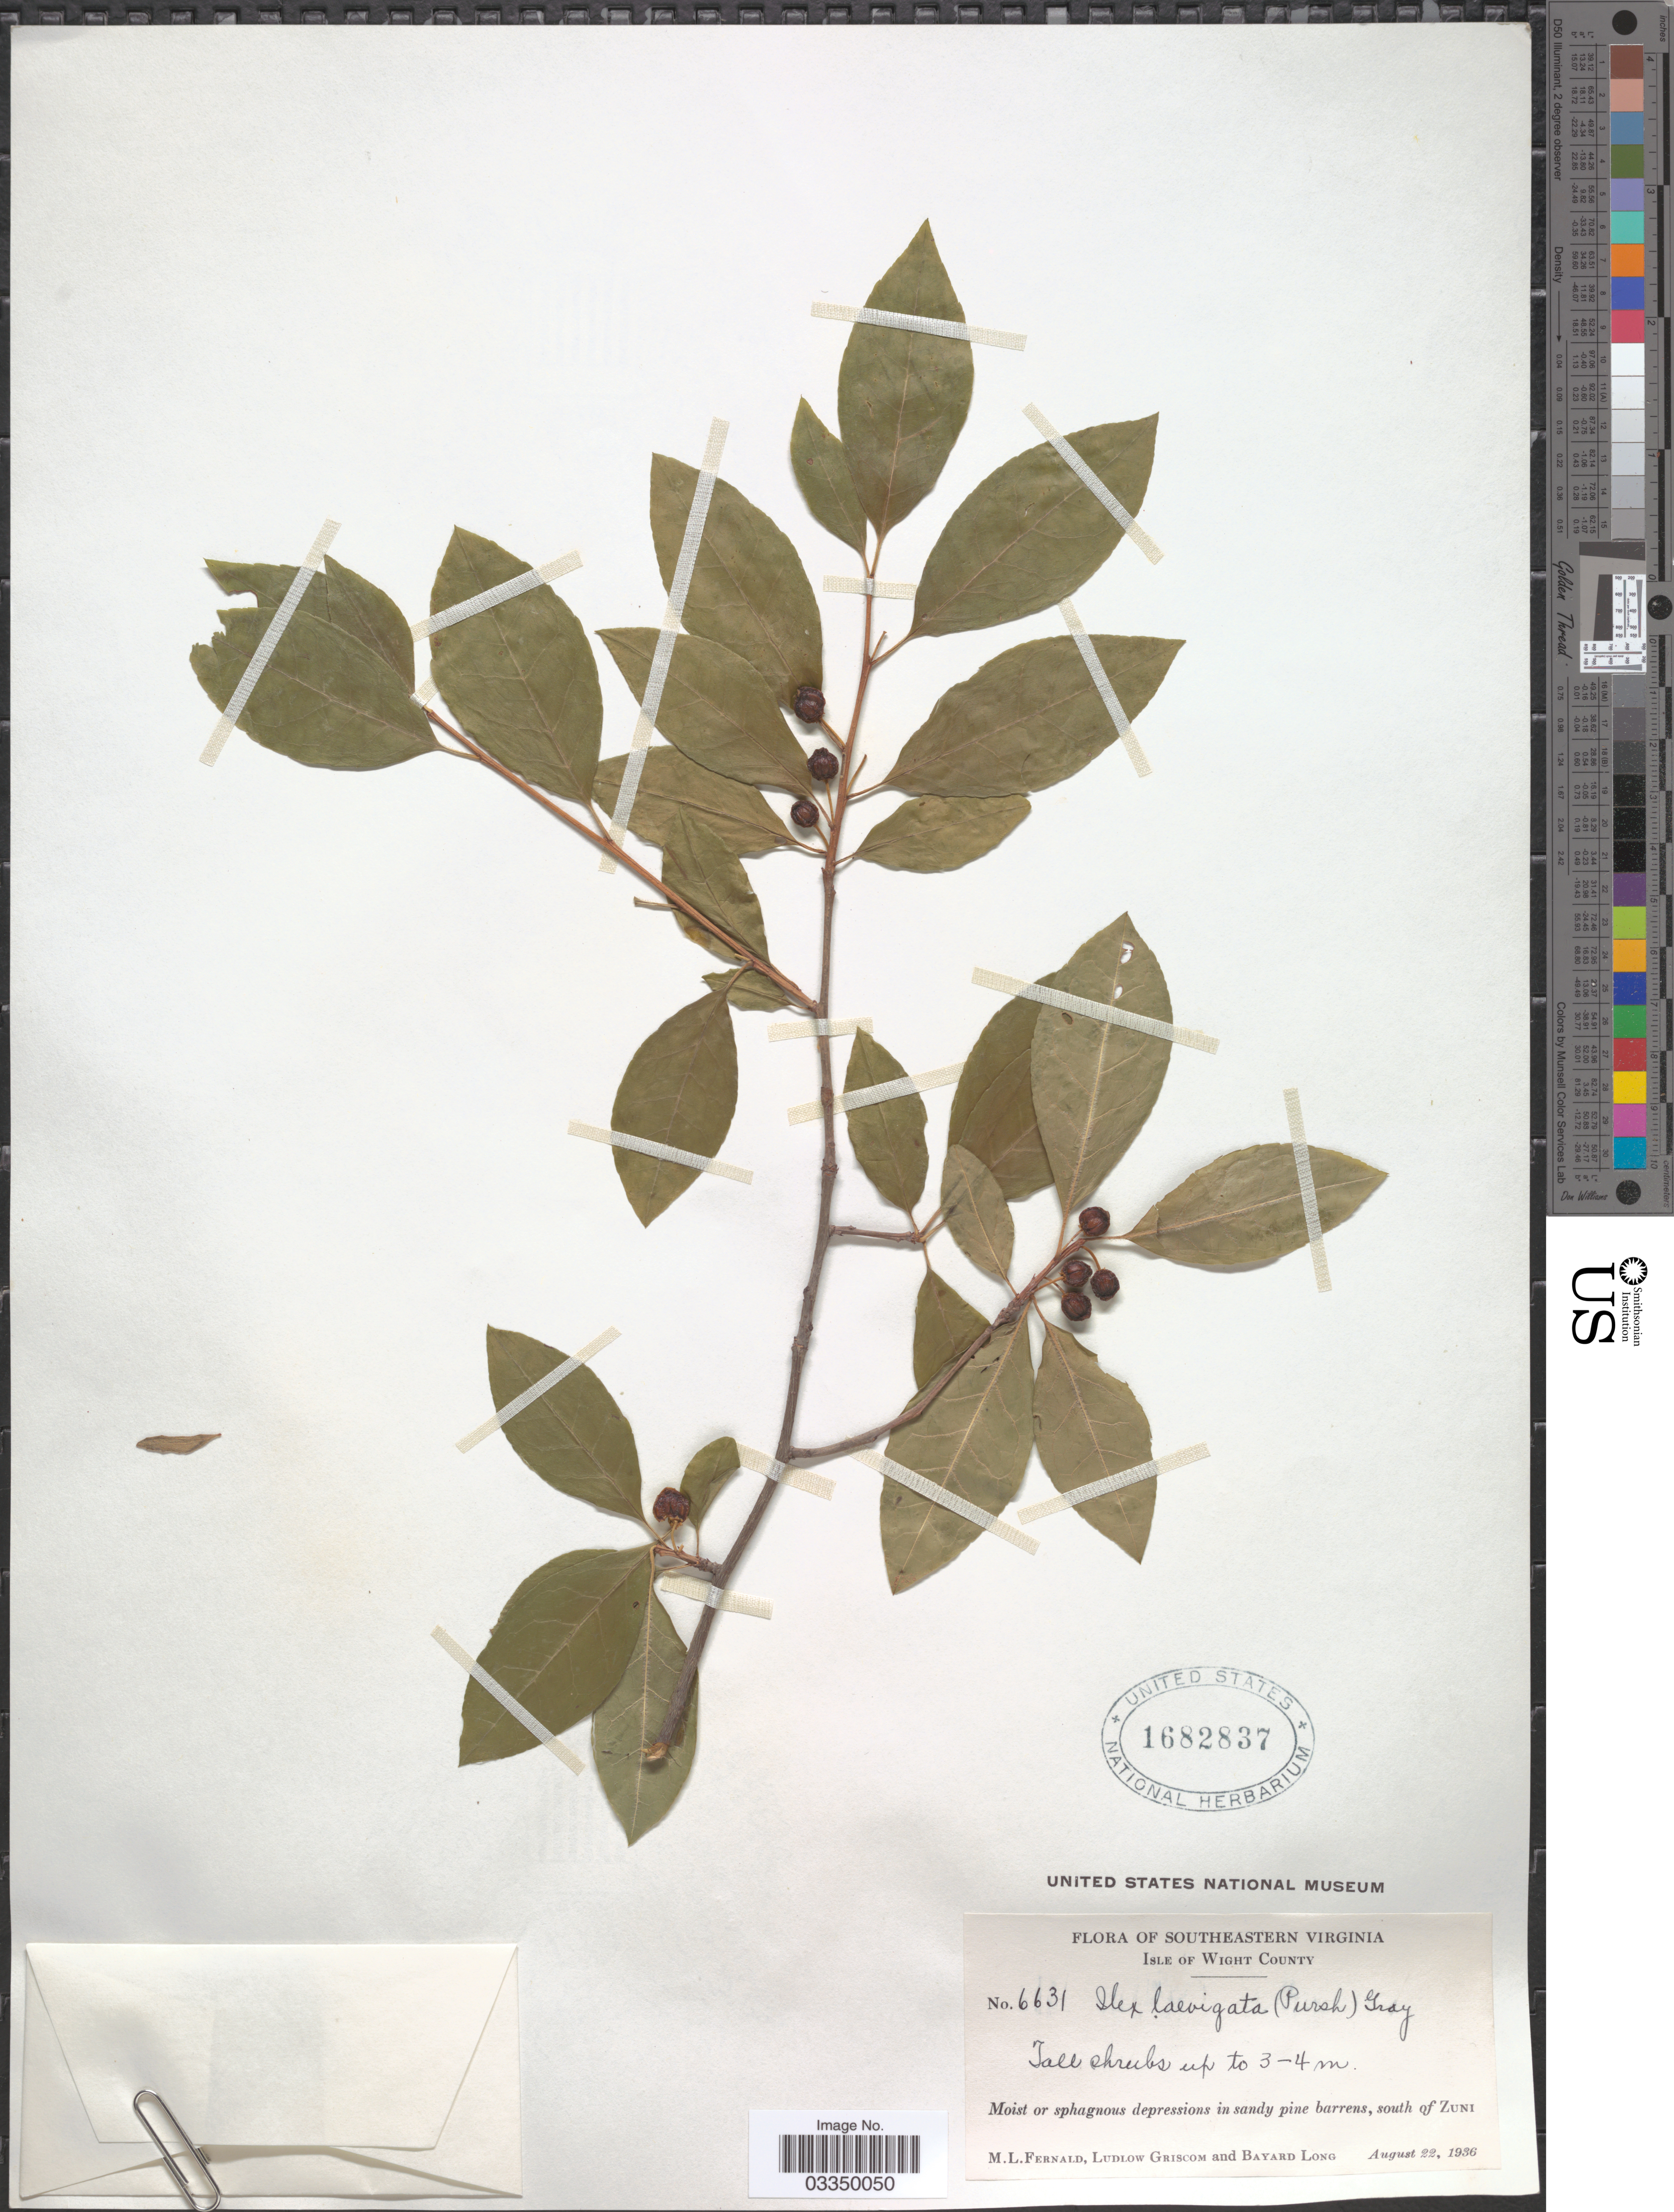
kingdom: Plantae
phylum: Tracheophyta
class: Magnoliopsida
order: Aquifoliales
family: Aquifoliaceae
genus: Ilex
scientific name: Ilex laevigata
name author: (Pursh) A. Gray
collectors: M. L. Fernald, L. Griscom & B. Long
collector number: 6631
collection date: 1936-08-22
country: United States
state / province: Virginia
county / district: Isle of Wight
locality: Southeastern Virginia. Isle of Wight County. South of Zuni.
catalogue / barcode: US 1682837